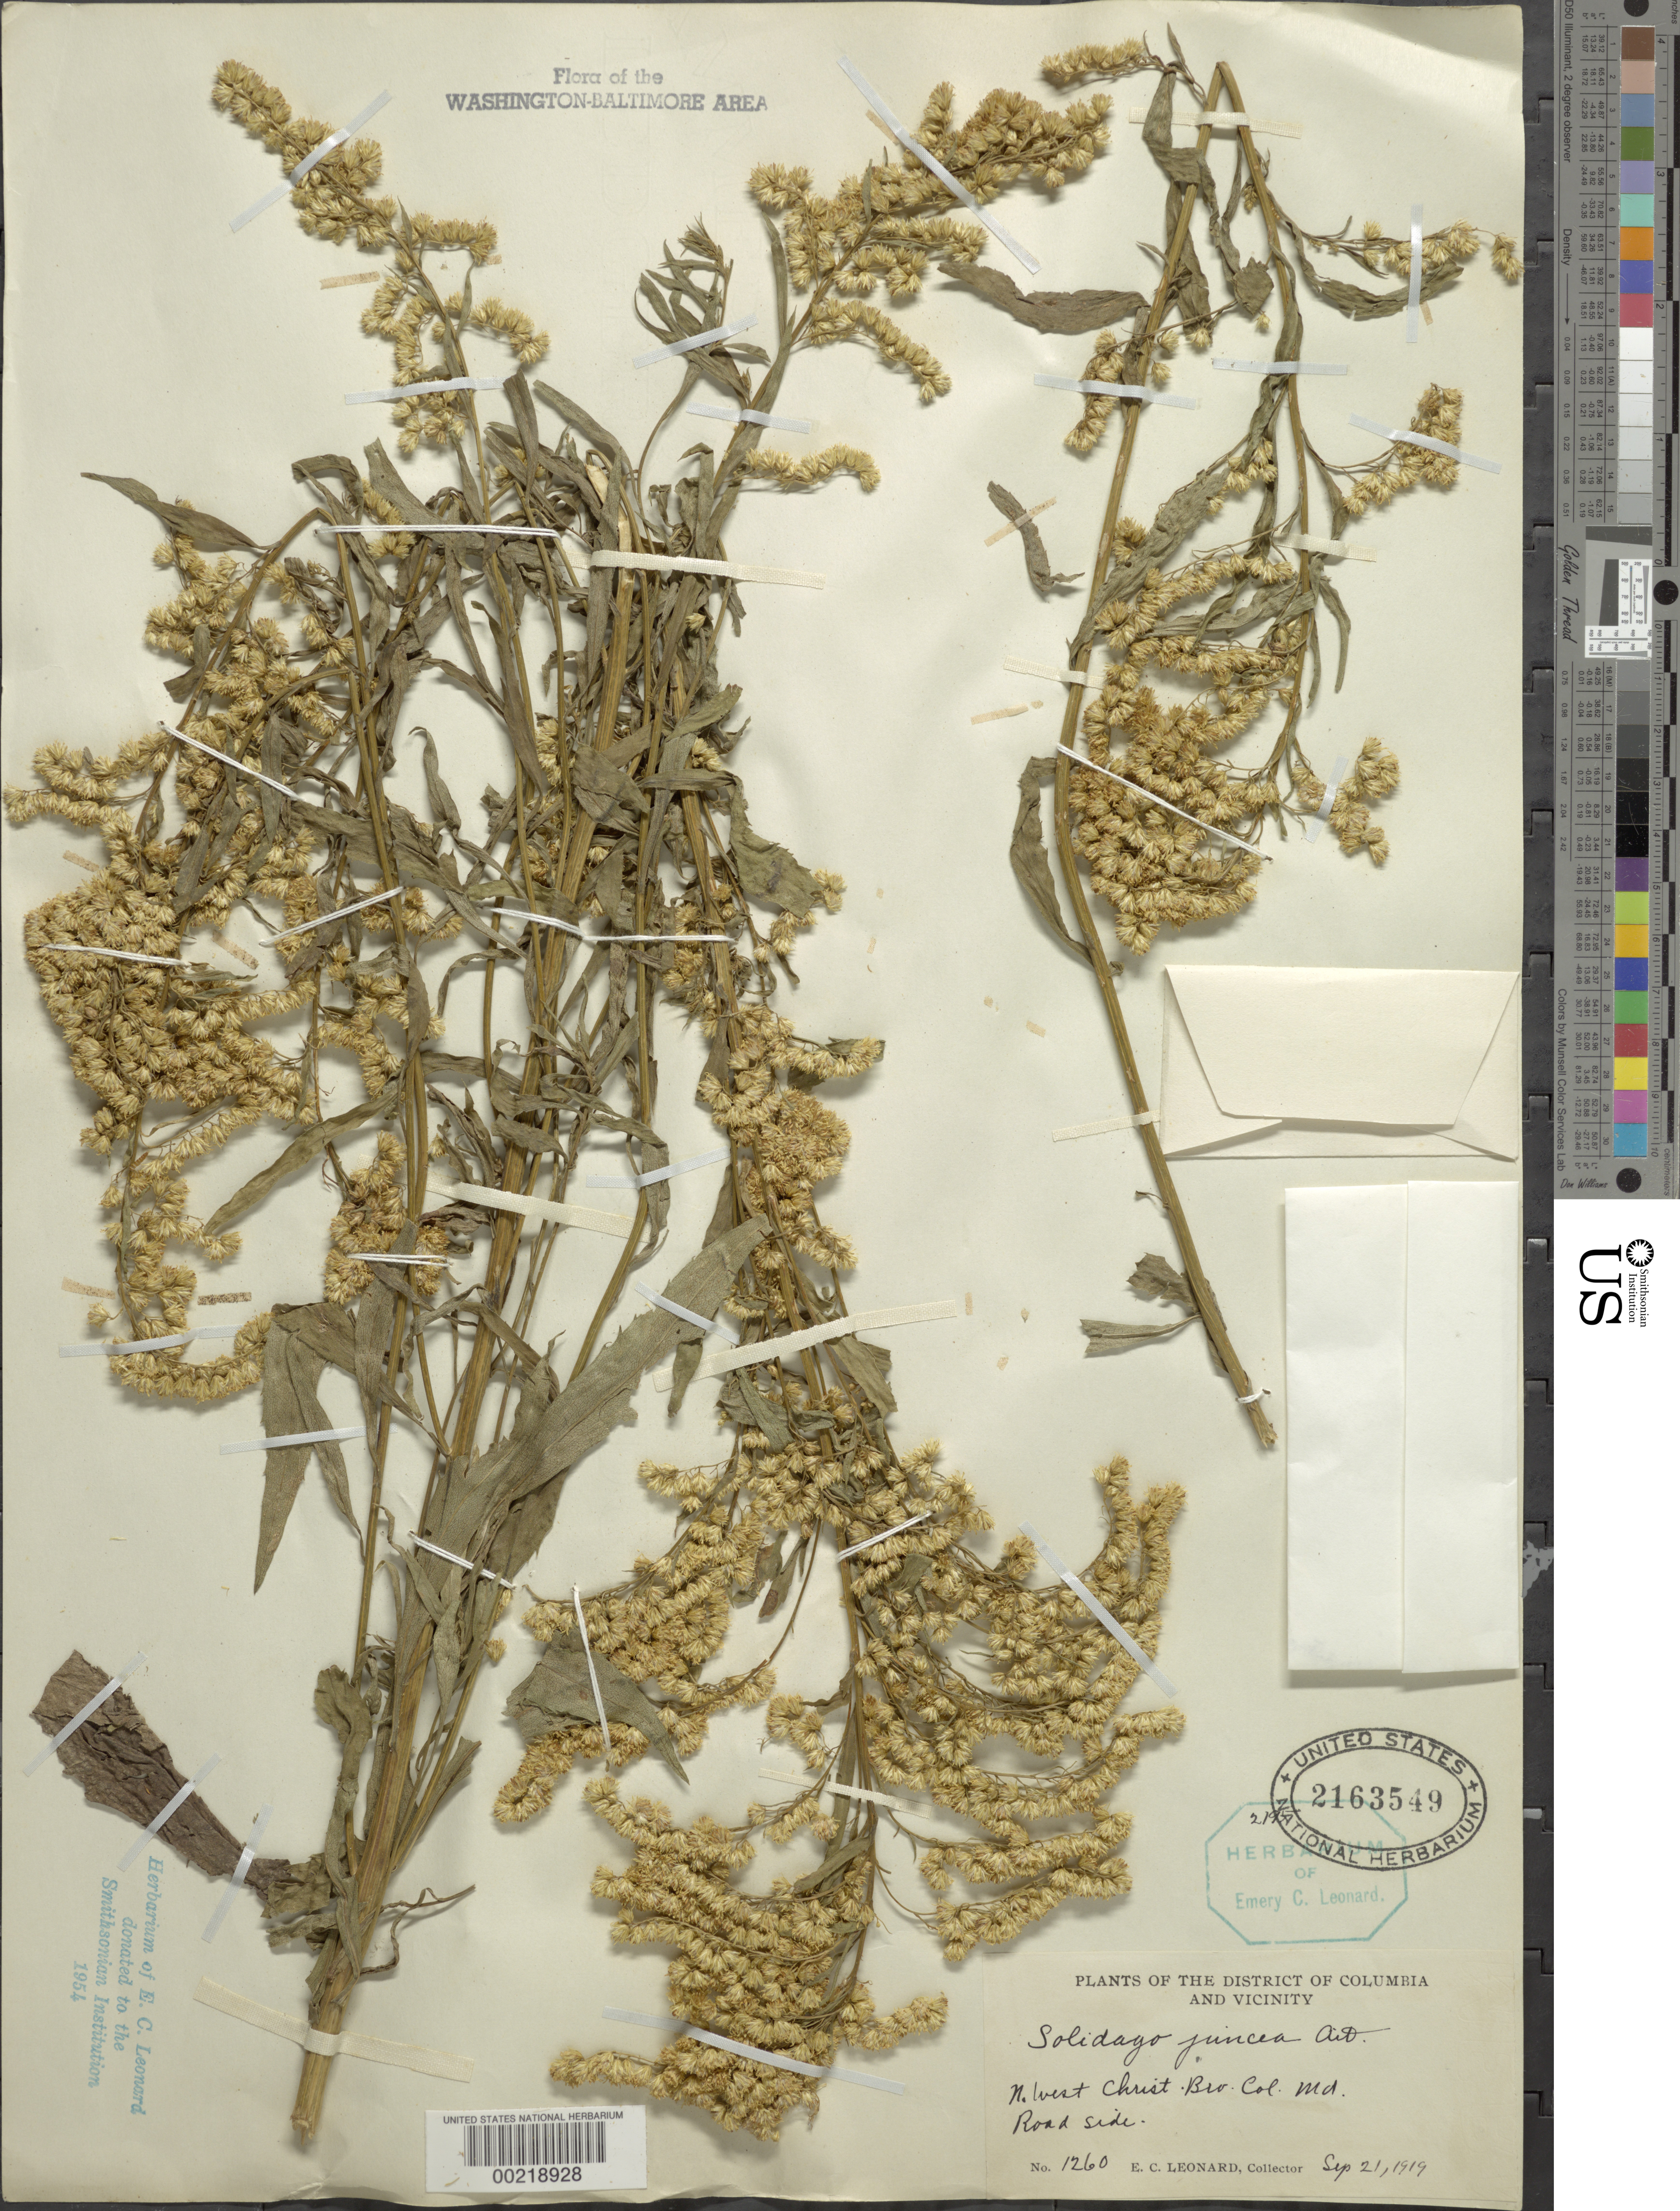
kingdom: Plantae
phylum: Tracheophyta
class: Magnoliopsida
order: Asterales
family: Asteraceae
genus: Solidago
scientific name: Solidago juncea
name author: Aiton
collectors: E. C. Leonard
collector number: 1260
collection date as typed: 21 Sep 1919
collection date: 1919-09-21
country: United States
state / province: Maryland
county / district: Prince George's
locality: NW of Christ. Bro. Col.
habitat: Roadside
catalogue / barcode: US 2163549